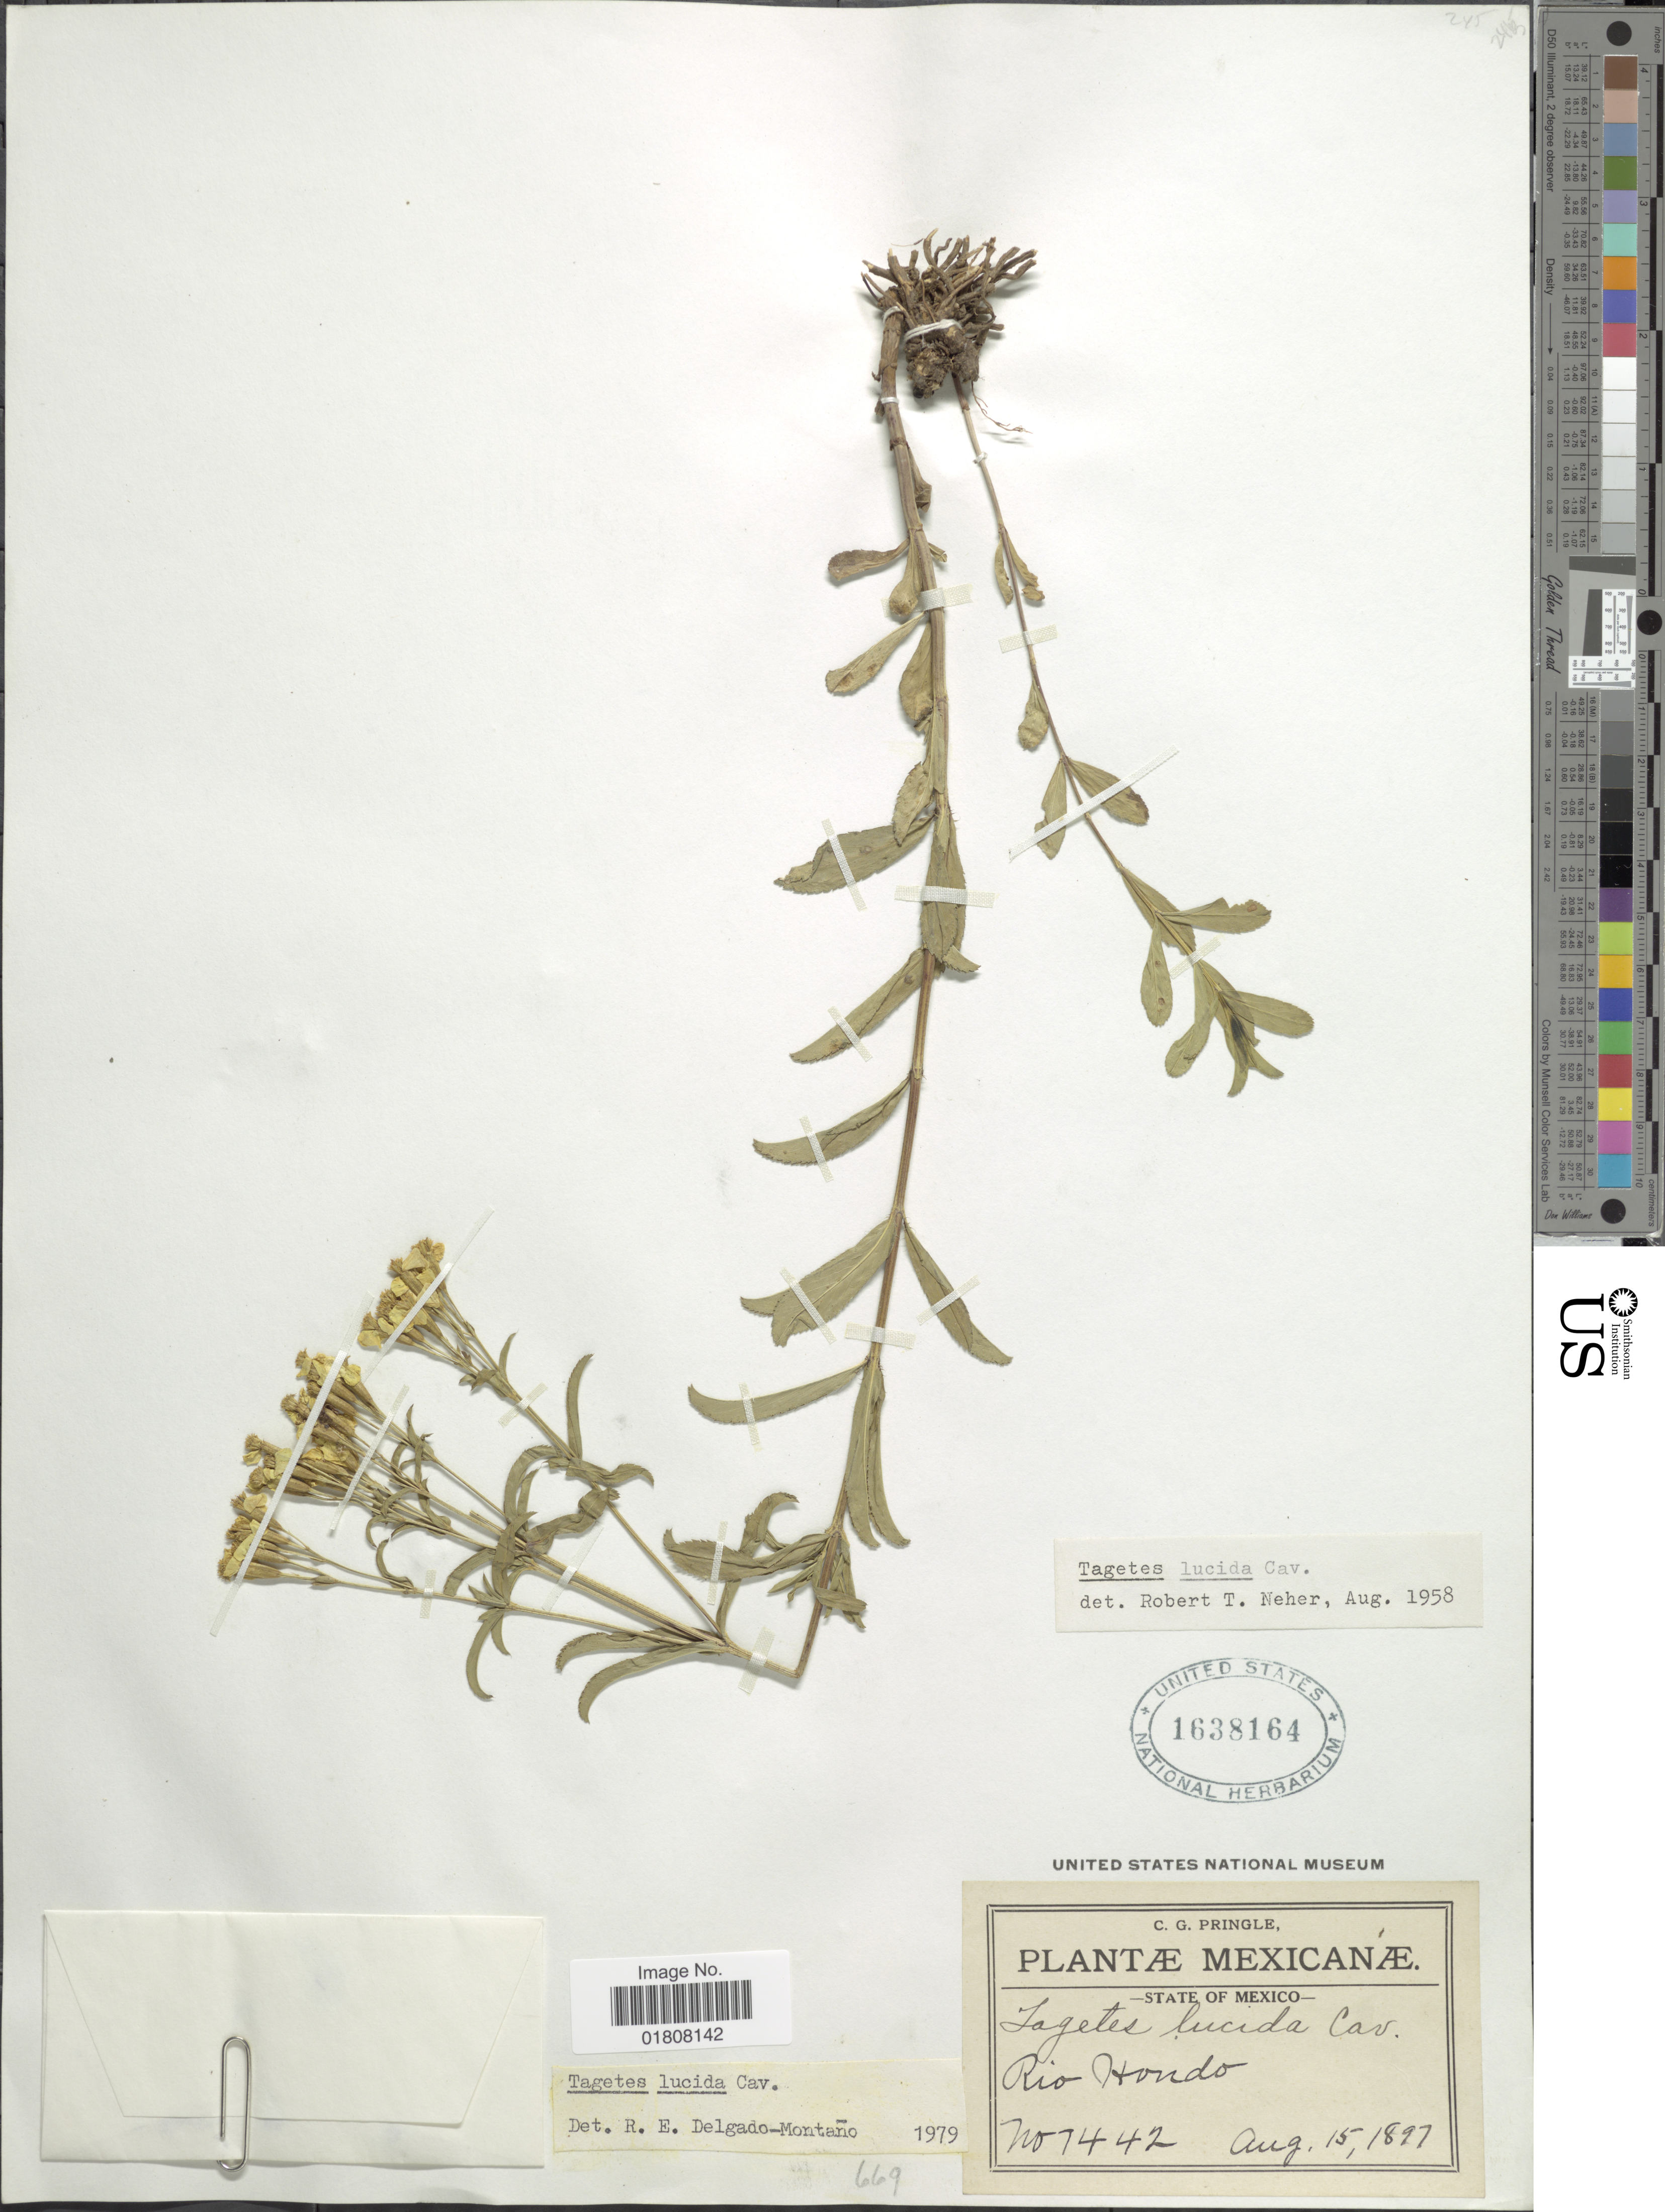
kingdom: Plantae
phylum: Tracheophyta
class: Magnoliopsida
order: Asterales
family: Asteraceae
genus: Tagetes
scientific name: Tagetes lucida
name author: Cav.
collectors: C. G. Pringle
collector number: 7442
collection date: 1897-08-15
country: Mexico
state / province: México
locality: Rio Hondo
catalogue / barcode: US 1638164